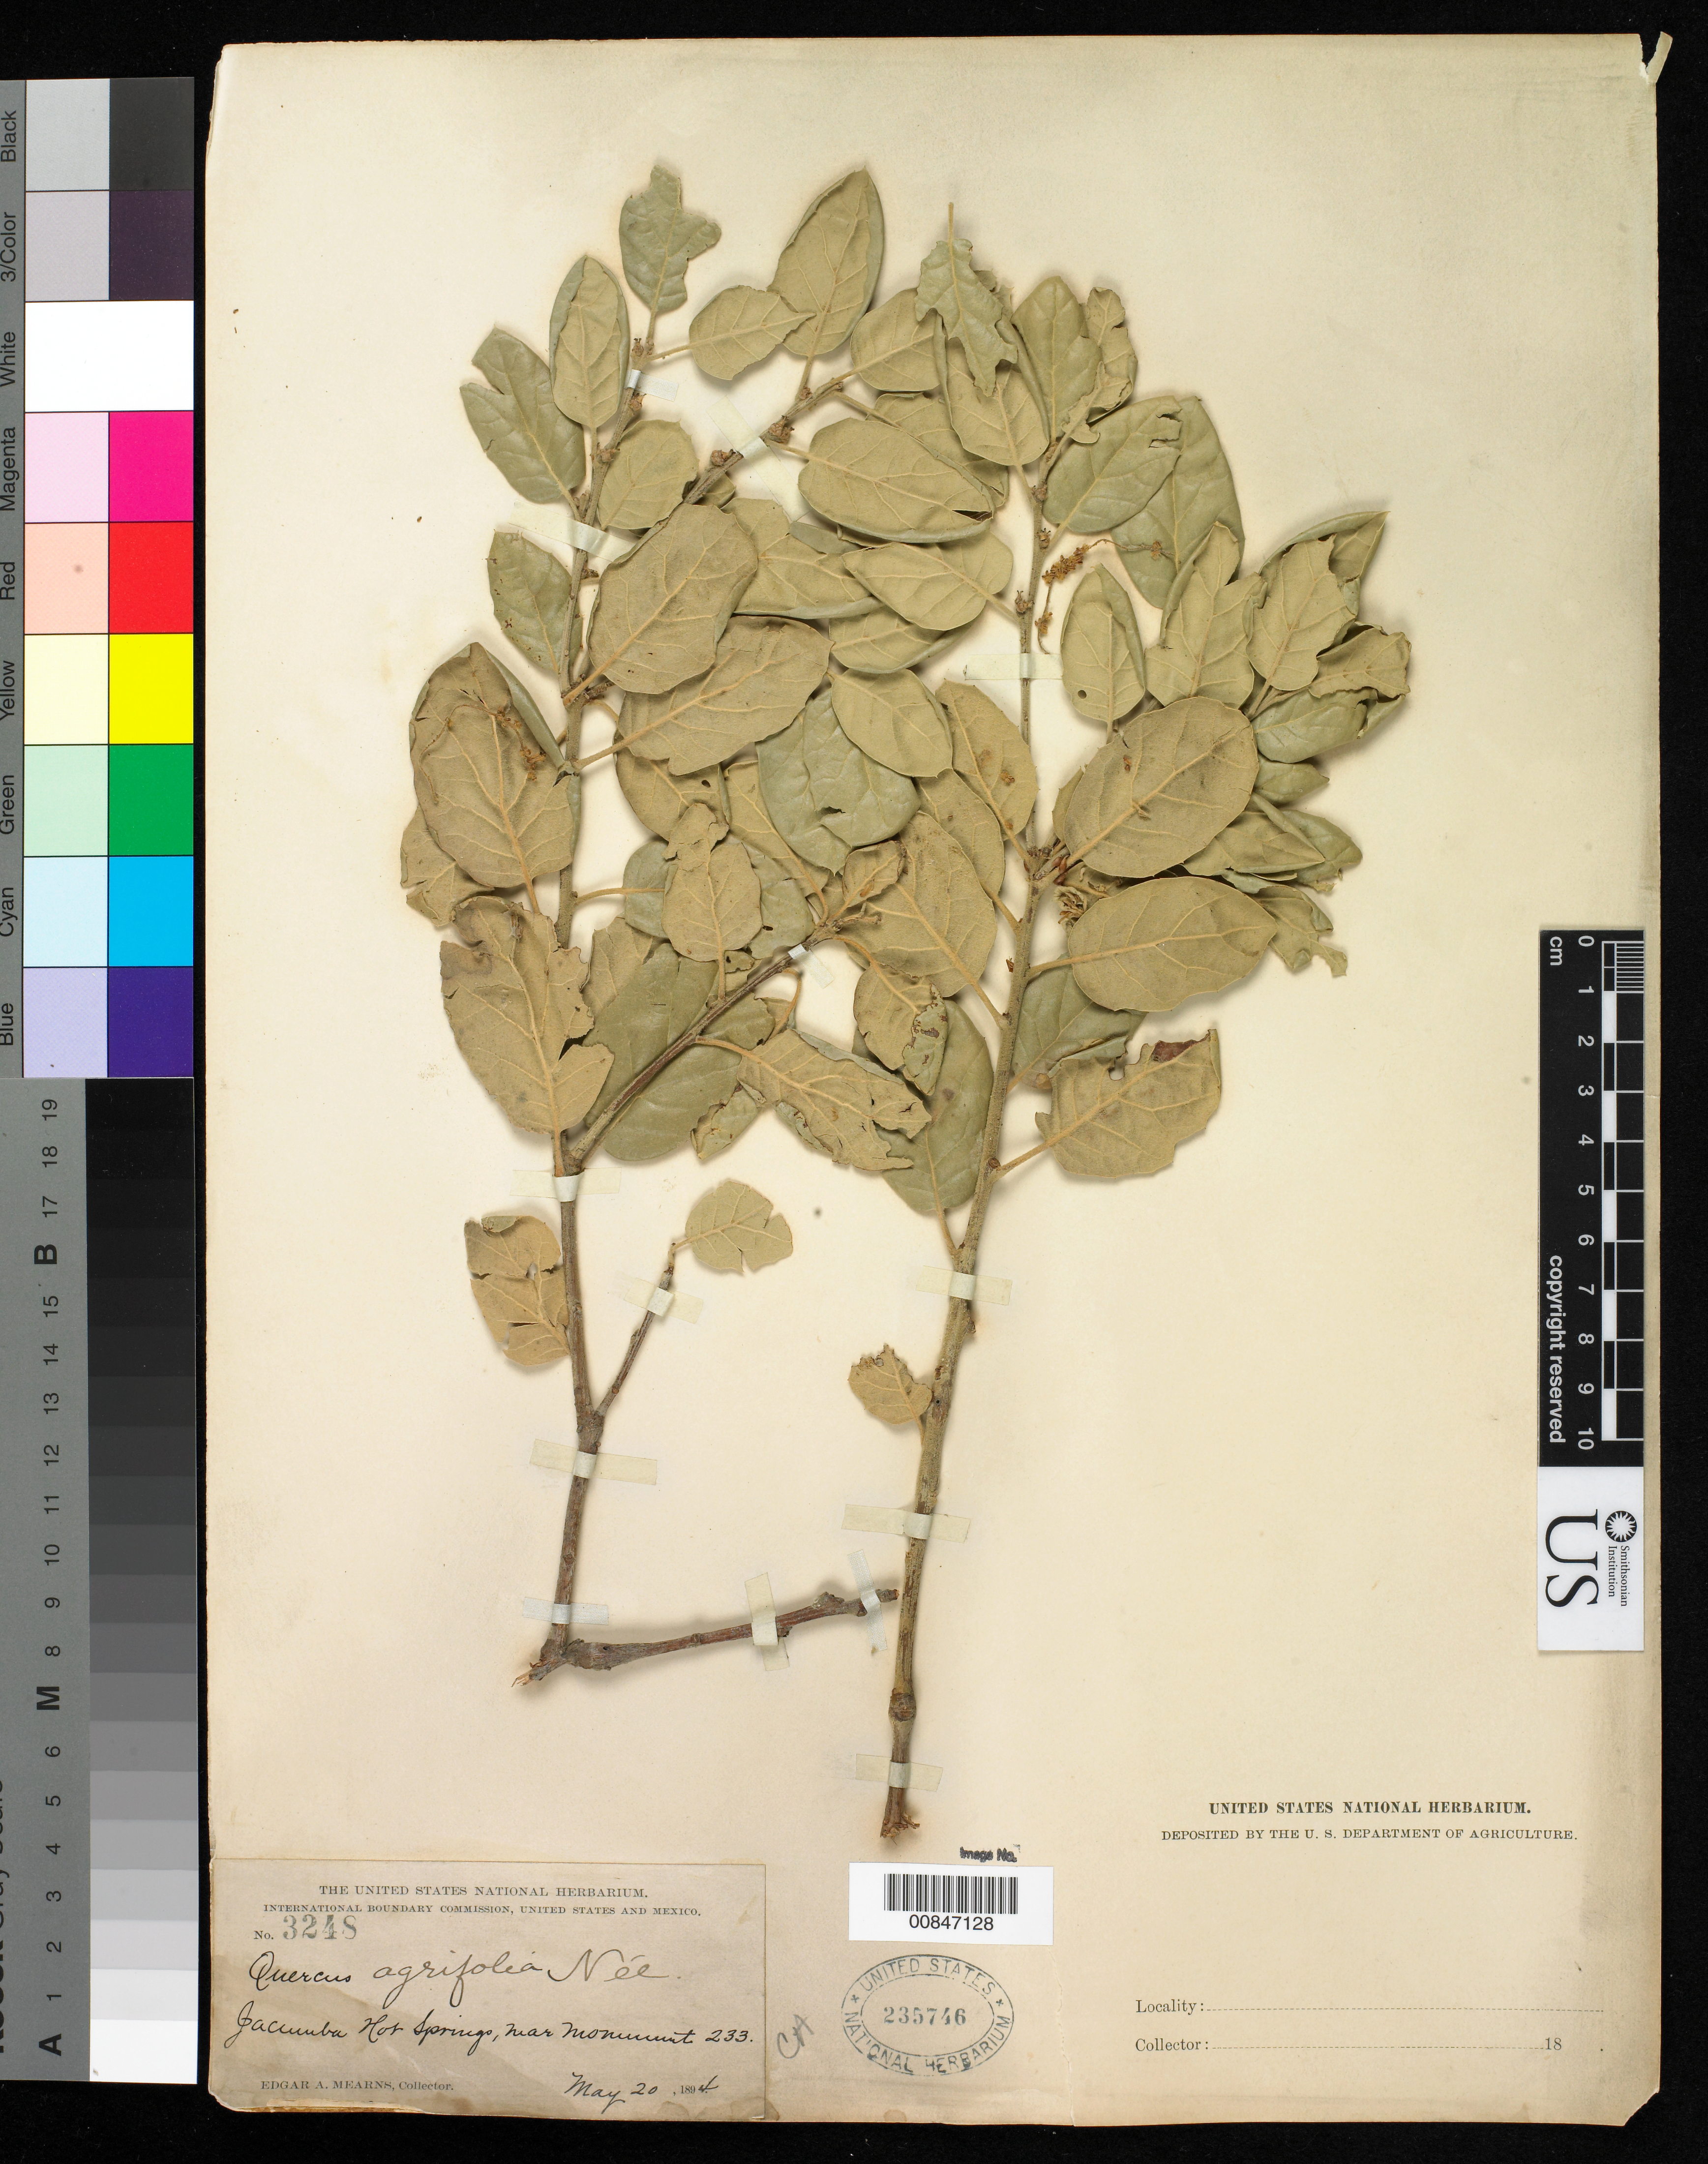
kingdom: Plantae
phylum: Tracheophyta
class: Magnoliopsida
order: Fagales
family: Fagaceae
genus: Quercus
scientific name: Quercus agrifolia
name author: Née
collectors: E. A. Mearns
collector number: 3248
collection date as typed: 20 May 1894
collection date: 1894-05-20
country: United States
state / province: California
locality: Jacumba Hot Springs, near monument 233.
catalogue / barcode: US 235746